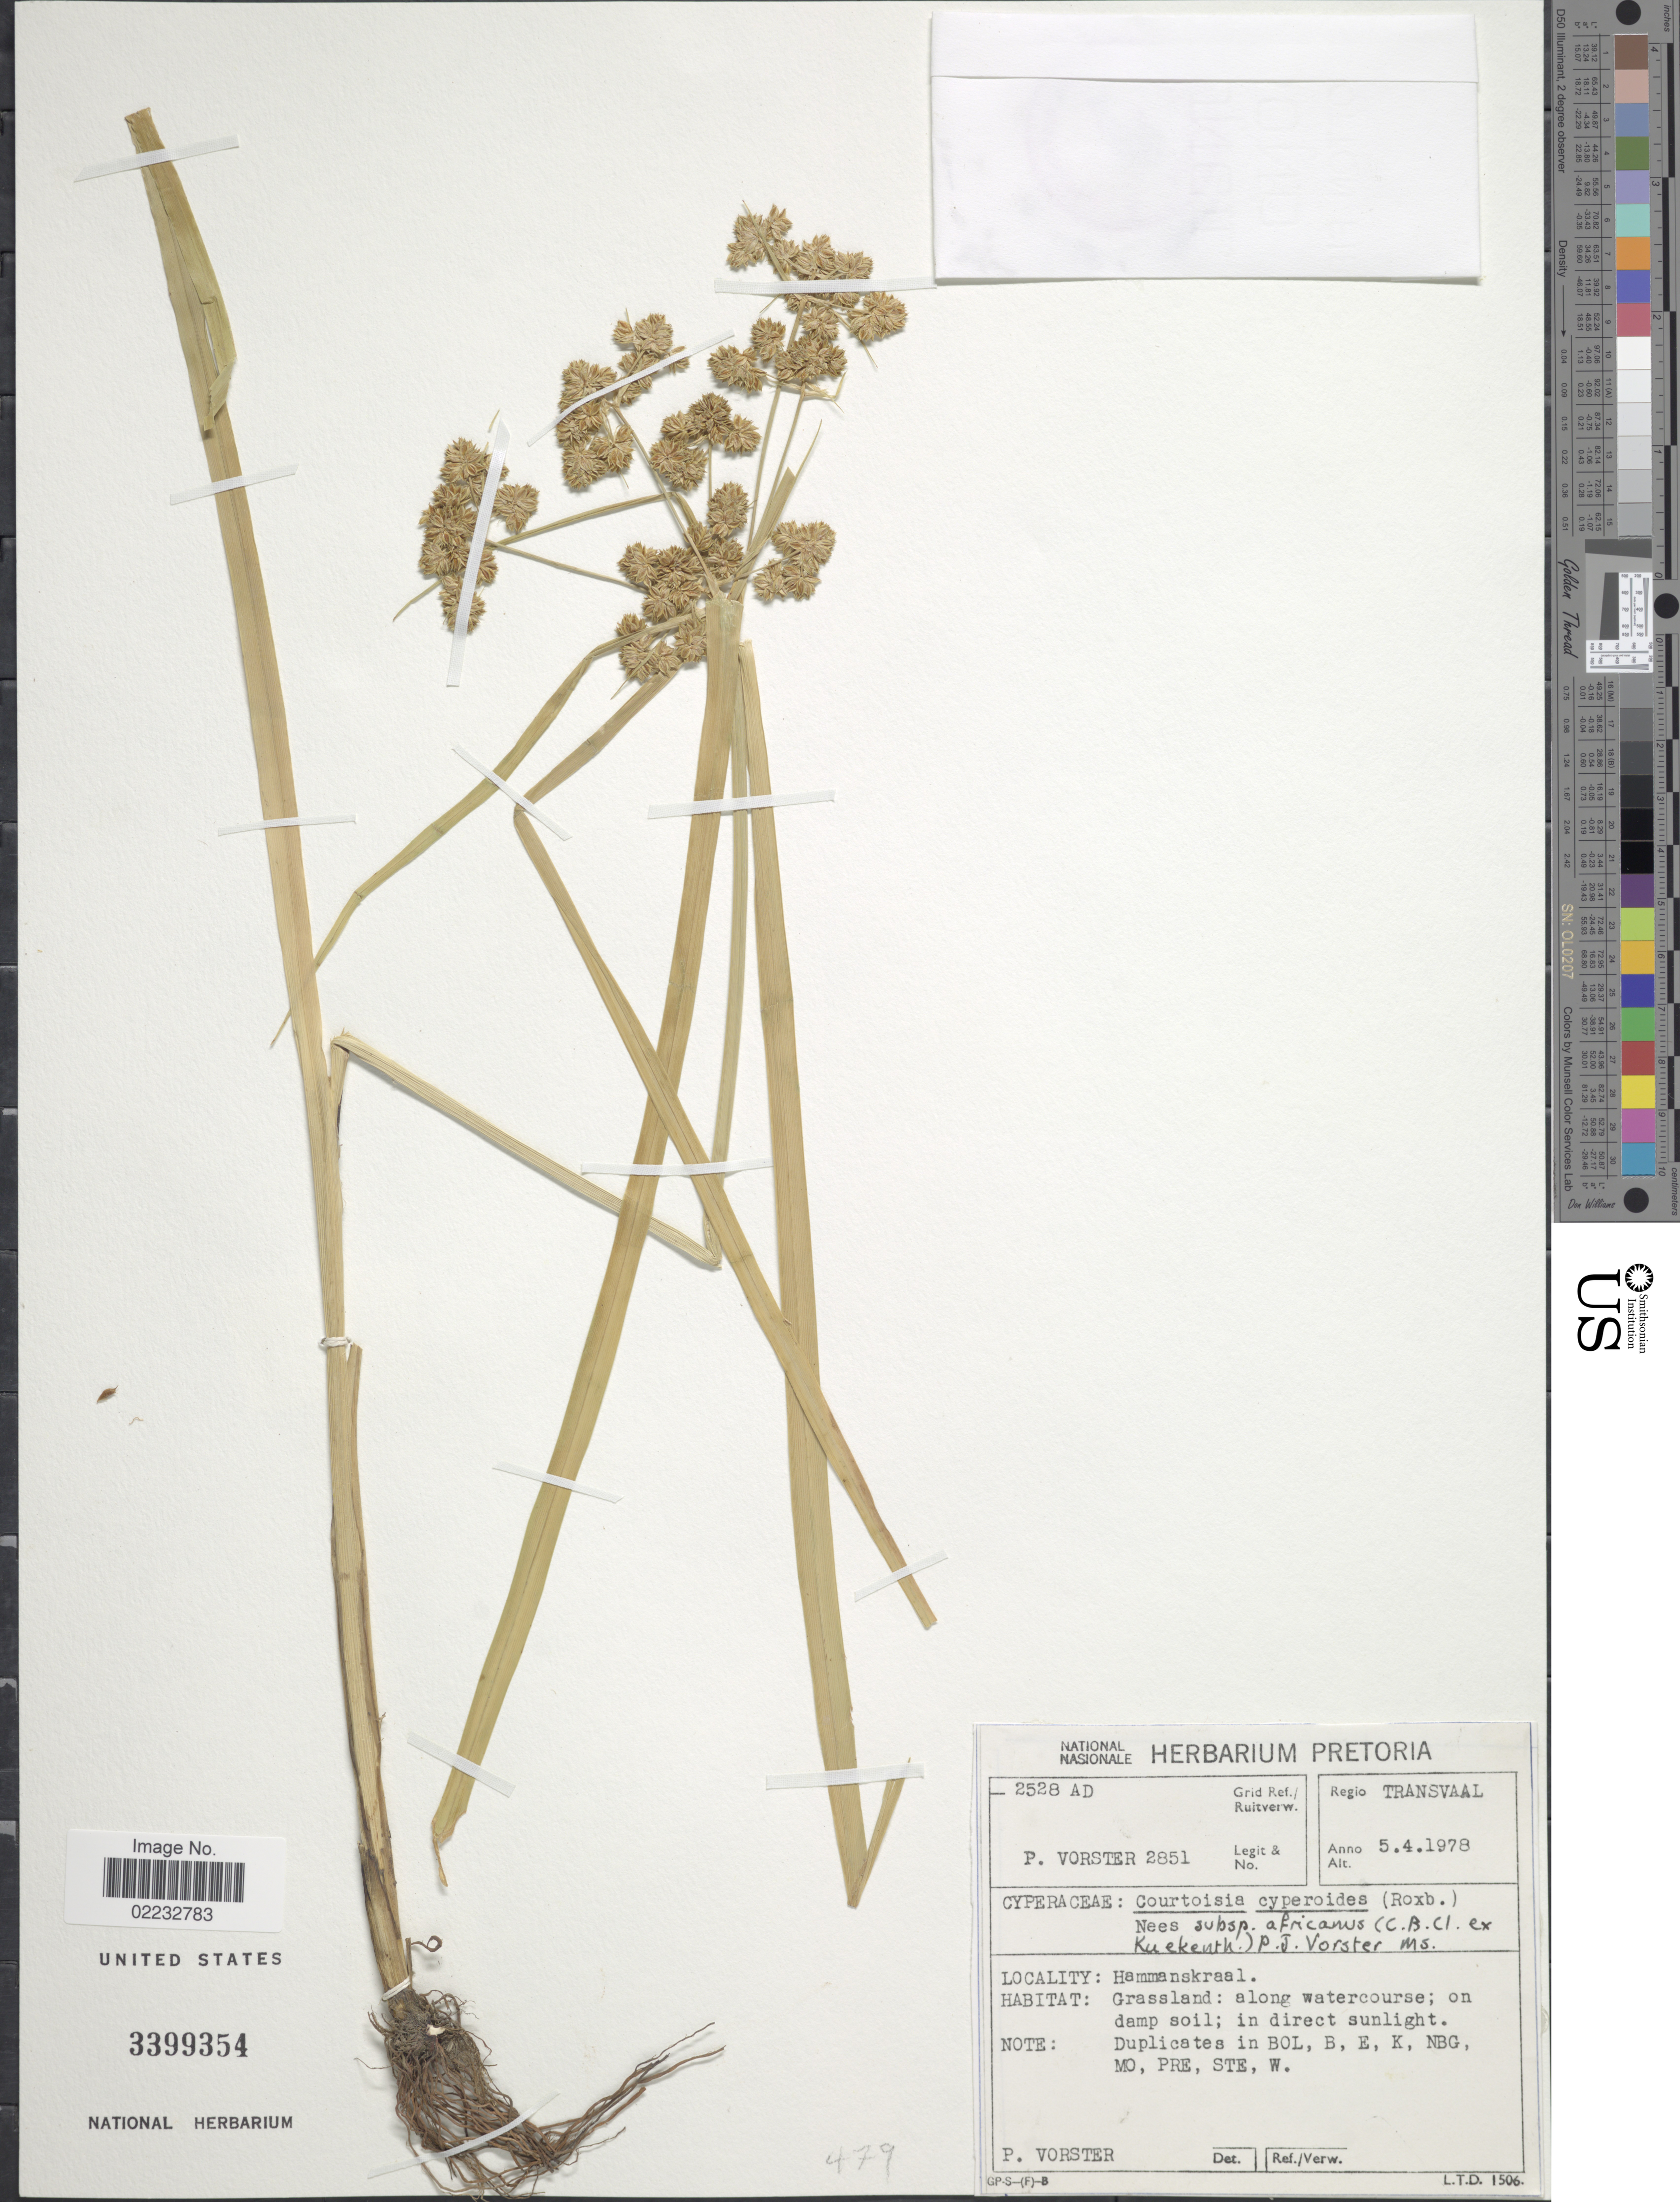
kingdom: Plantae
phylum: Tracheophyta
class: Liliopsida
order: Poales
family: Cyperaceae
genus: Cyperus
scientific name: Cyperus pseudokyllingioides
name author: Kük.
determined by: Strong, M. T., (US), Smithsonian Institution - National Museum of Natural History (UNITED STATES)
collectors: P. Vorster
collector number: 2851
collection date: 1978-04-05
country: South Africa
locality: Regio Transvaal, Hammanskraal, along watercourse.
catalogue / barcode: US 3399354